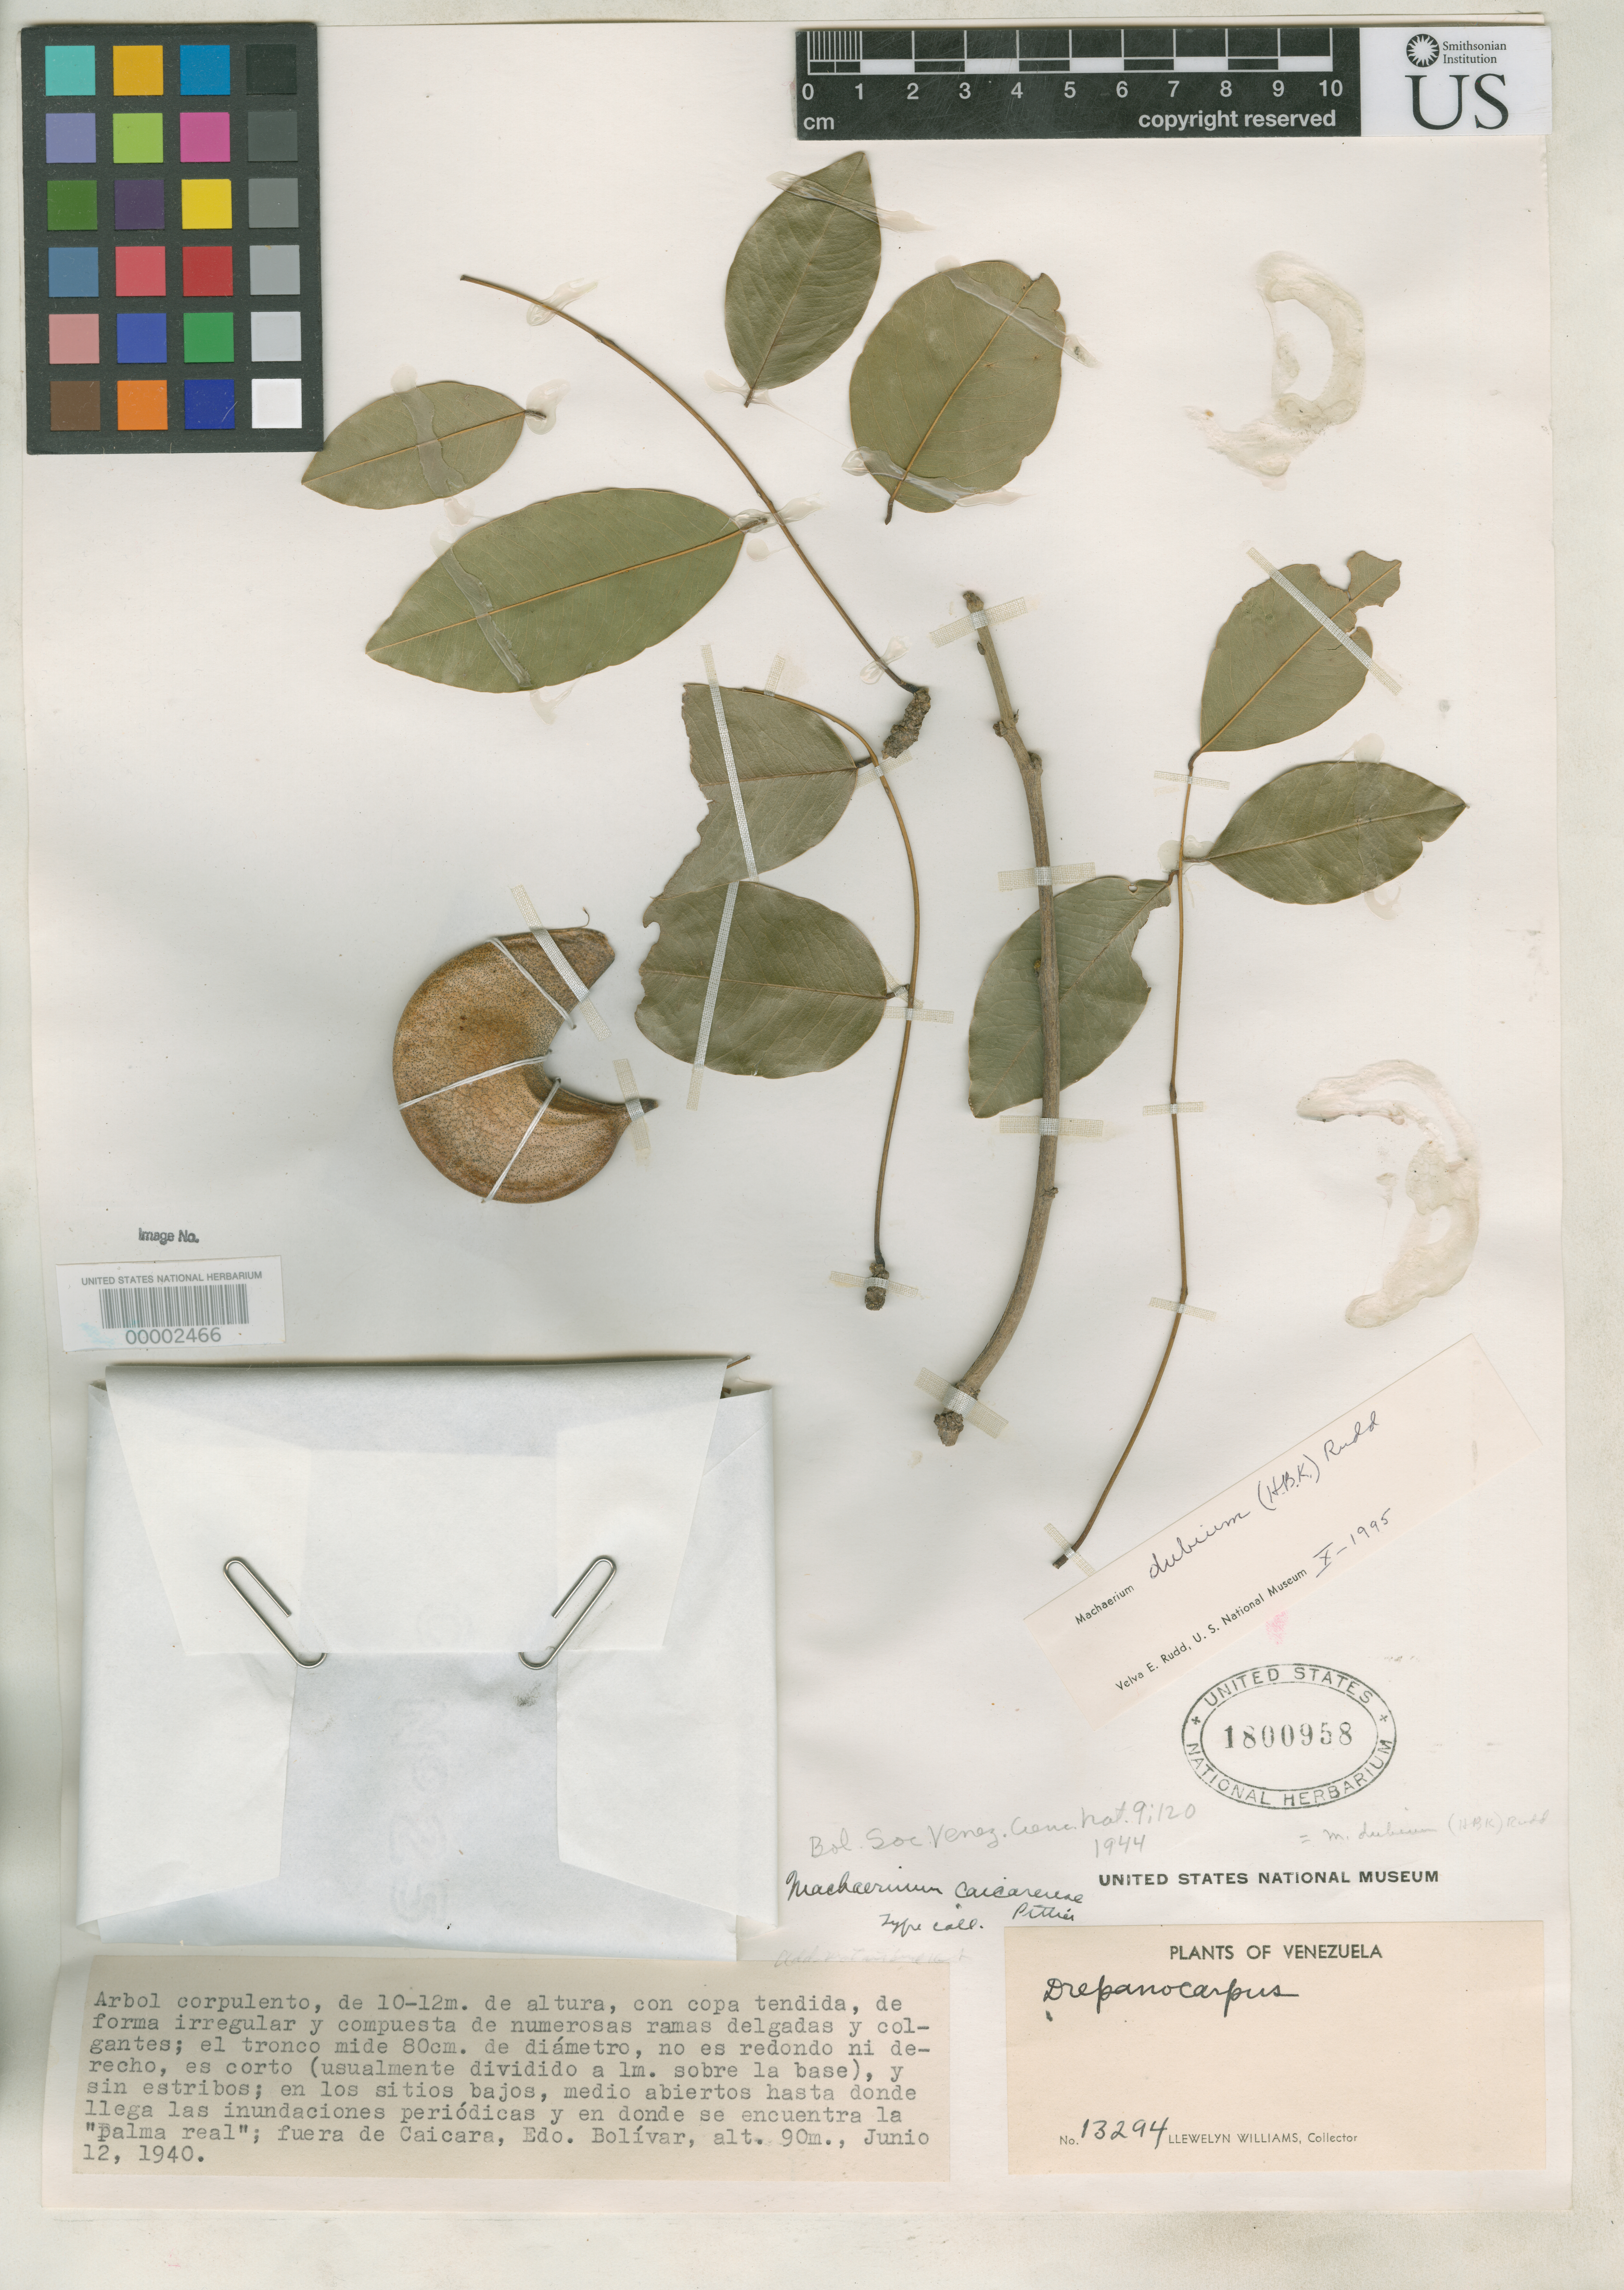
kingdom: Plantae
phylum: Tracheophyta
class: Magnoliopsida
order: Fabales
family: Fabaceae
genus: Machaerium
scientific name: Machaerium caicarense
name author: Pittier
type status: Isotype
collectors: Ll. Williams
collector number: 13294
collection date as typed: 12 Jun 1940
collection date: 1940-06-12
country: Venezuela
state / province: Bolivar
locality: Near Caicara.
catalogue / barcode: US 1800958